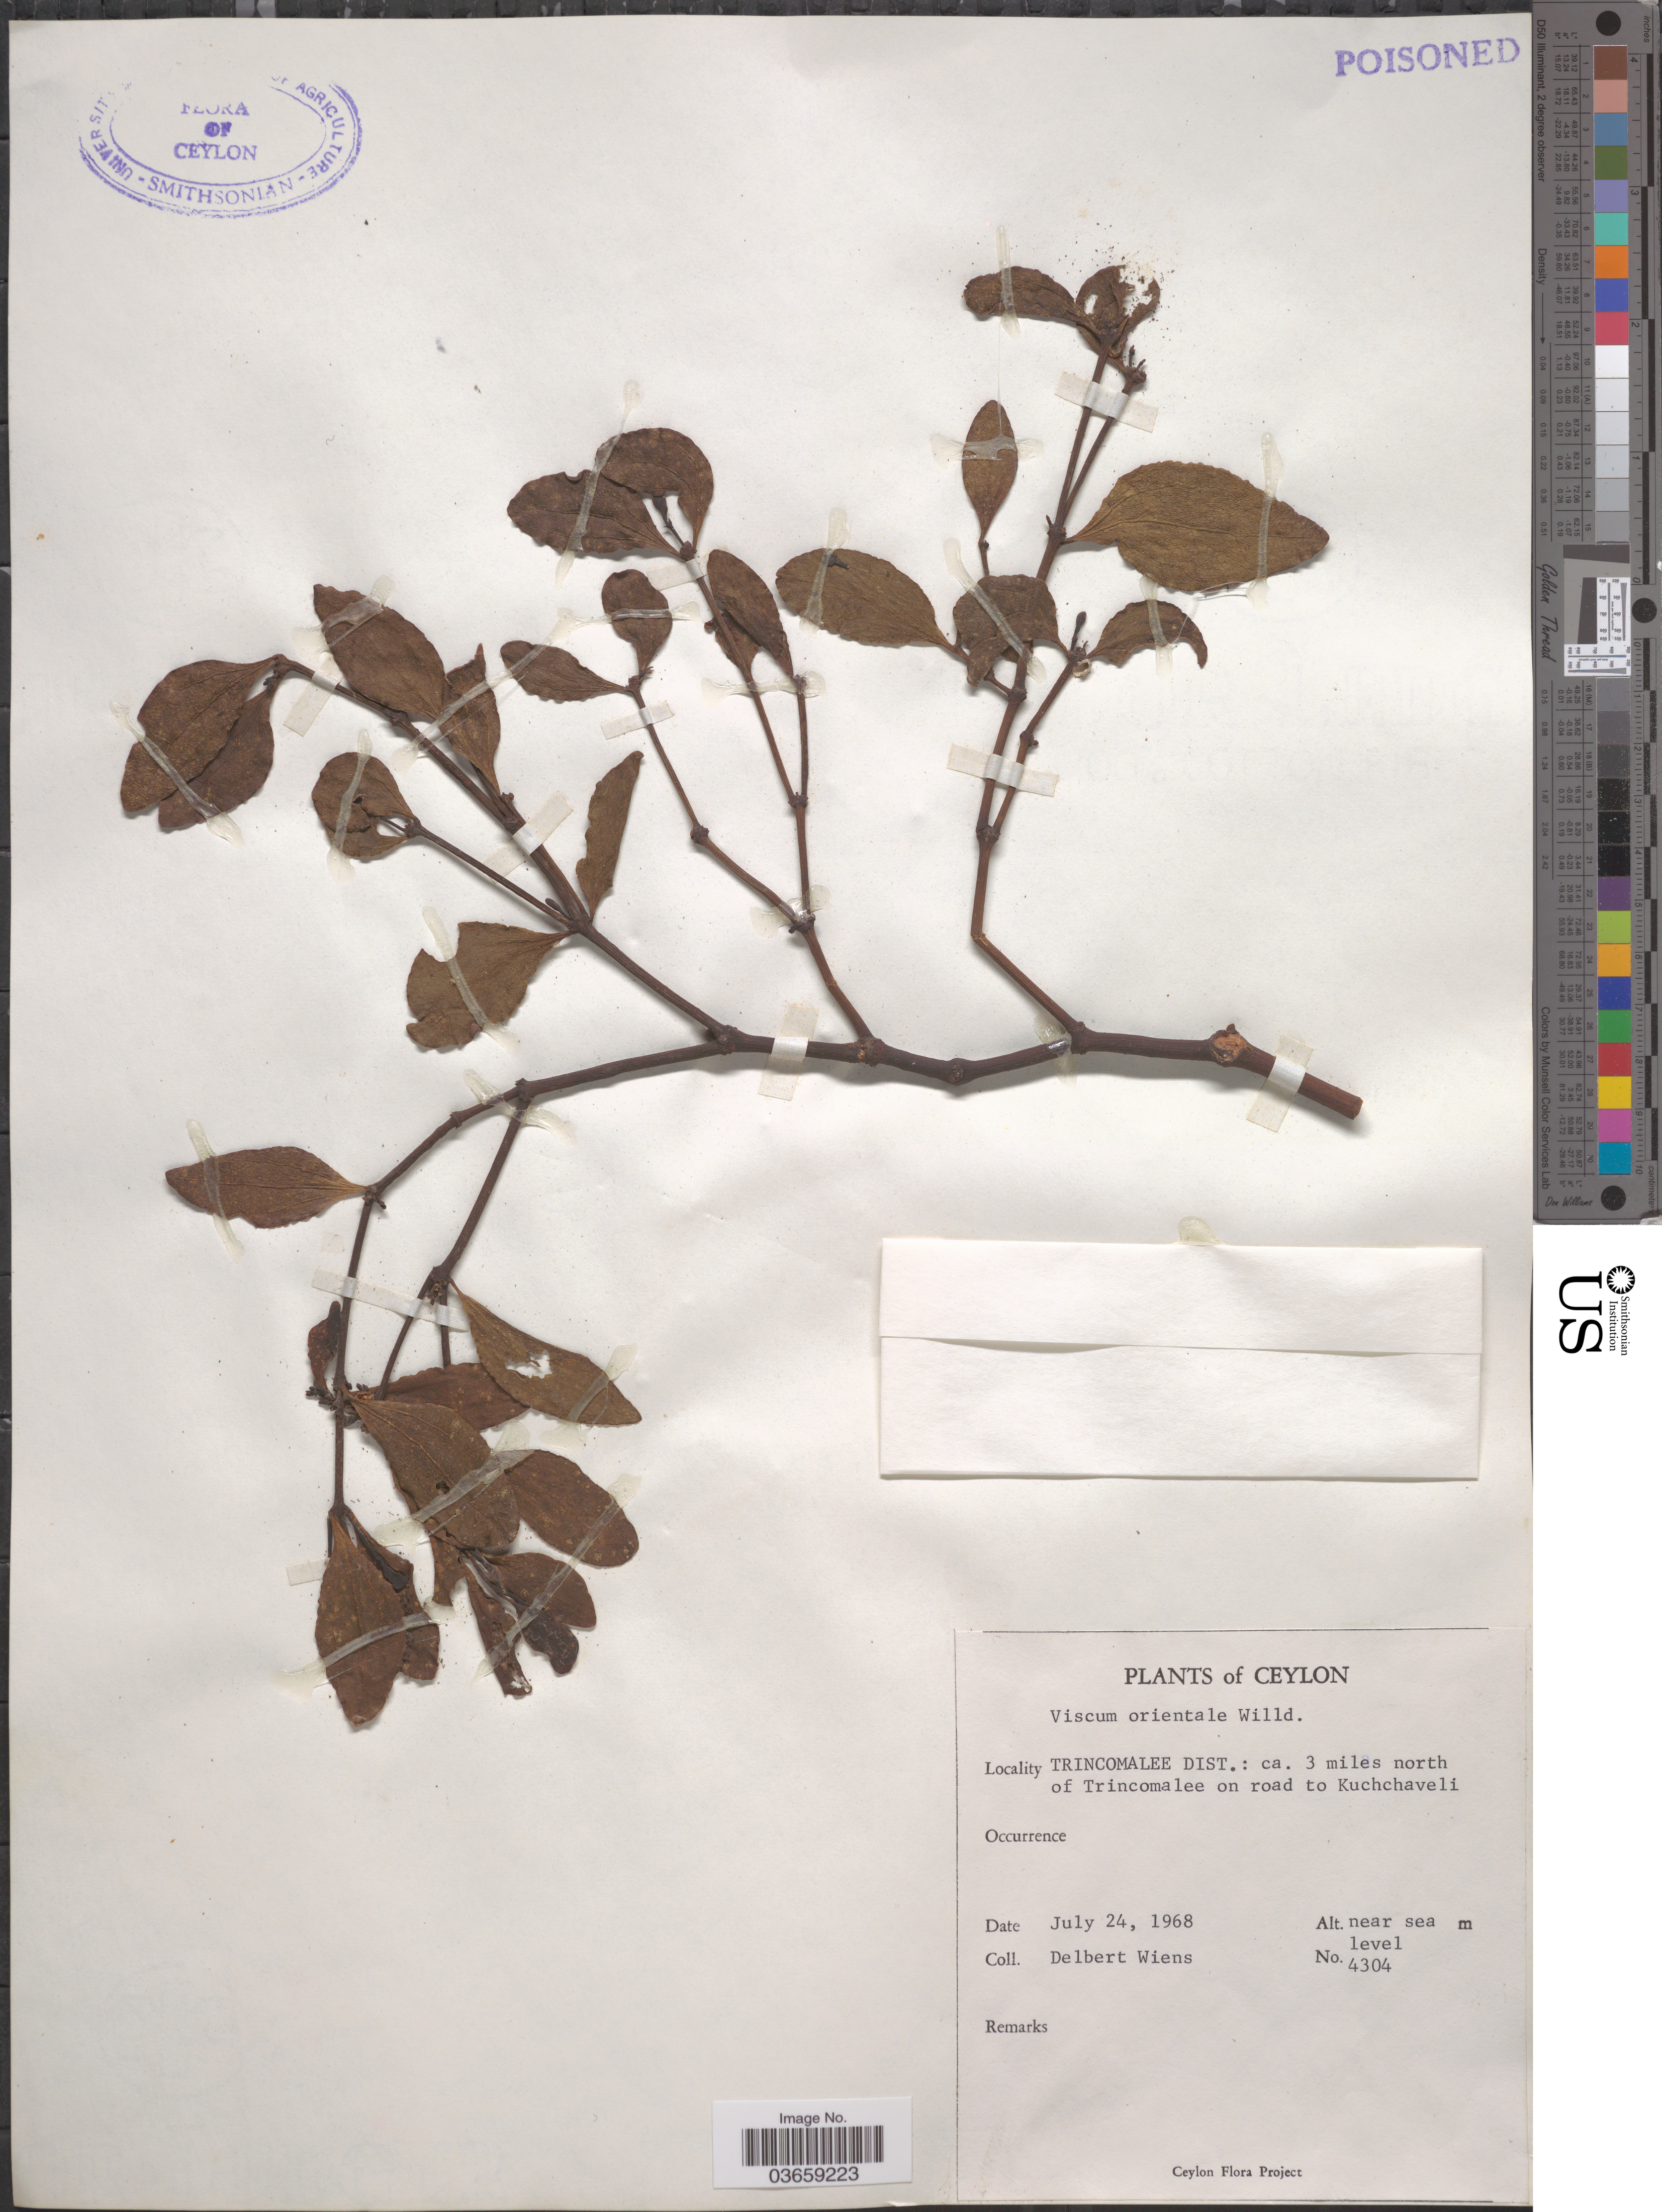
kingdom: Plantae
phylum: Tracheophyta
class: Magnoliopsida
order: Santalales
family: Viscaceae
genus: Viscum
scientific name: Viscum orientale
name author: DC.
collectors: D. Wiens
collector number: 4304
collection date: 1968-07-24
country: Sri Lanka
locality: Ceylon. Trincomalee Dist.: ca. 3 miles north of Trincomalee on road to Kuchchaveli.